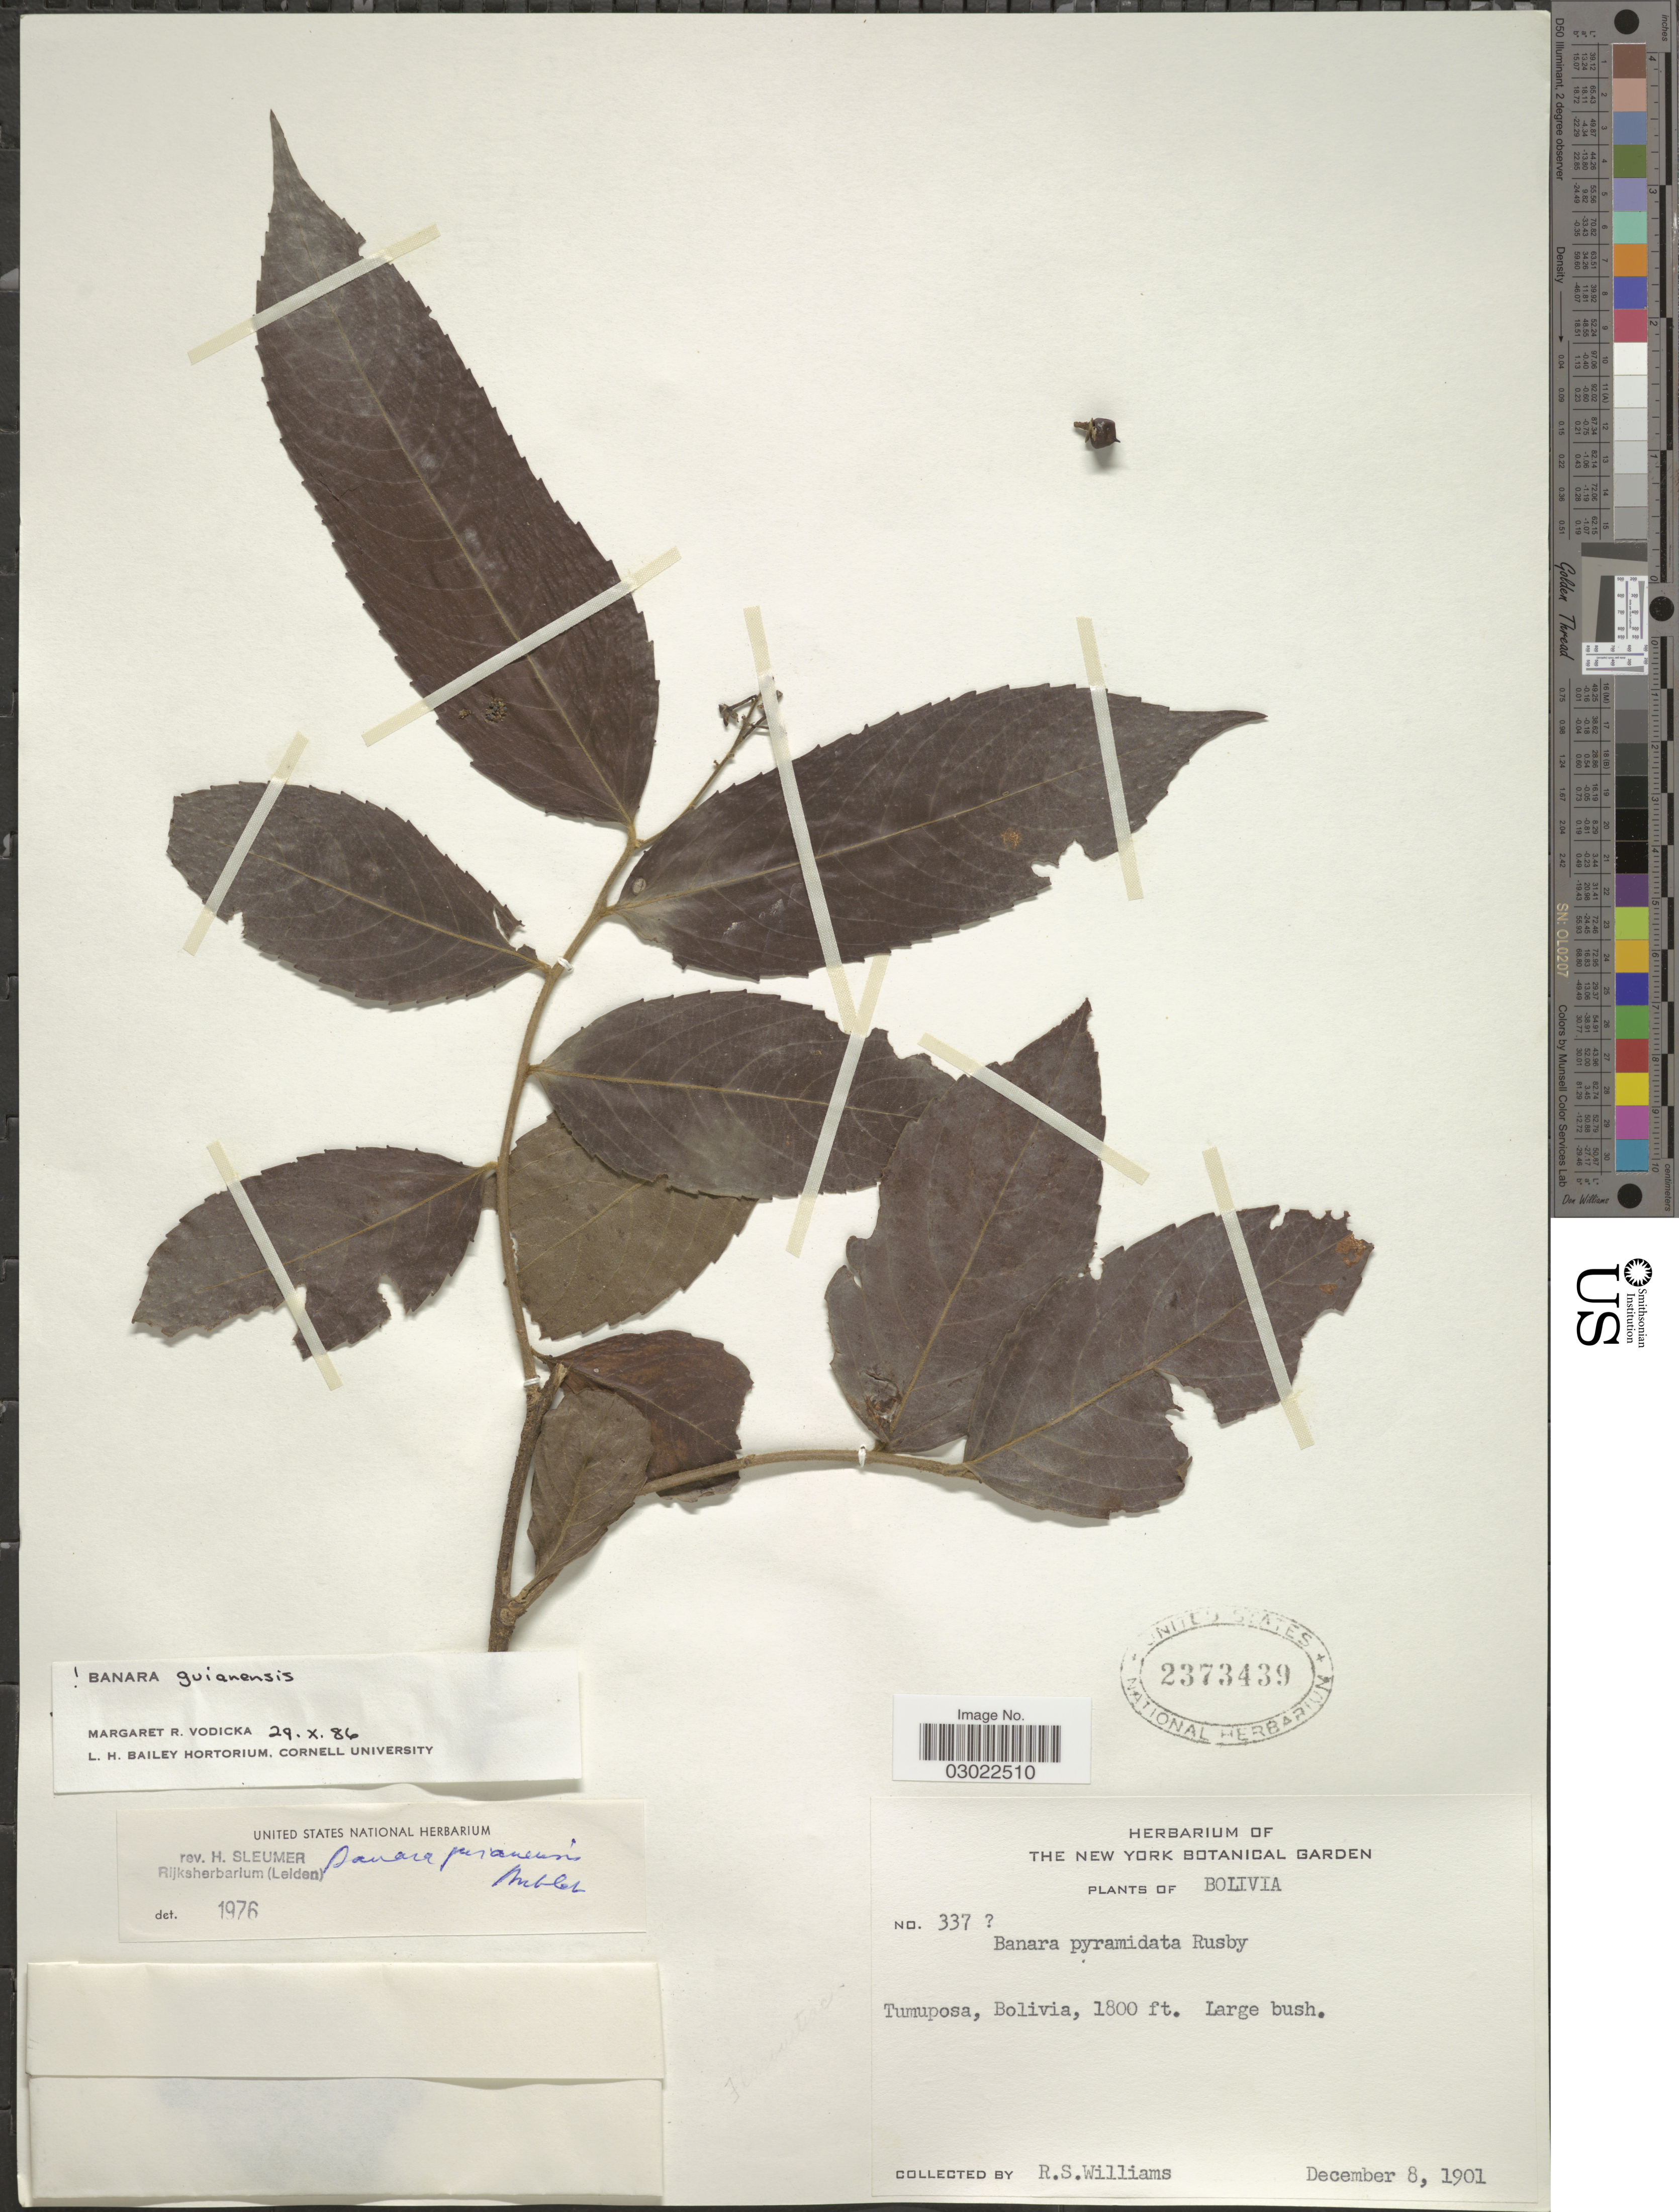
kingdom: Plantae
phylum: Tracheophyta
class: Magnoliopsida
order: Malpighiales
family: Salicaceae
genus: Banara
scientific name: Banara guianensis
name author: Aubl.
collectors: R. S. Williams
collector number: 337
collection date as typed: Dec. 8, 1901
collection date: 1901-12-08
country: Bolivia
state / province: La Paz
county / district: Iturralde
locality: Tumupasa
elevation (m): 549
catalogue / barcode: US 2373439